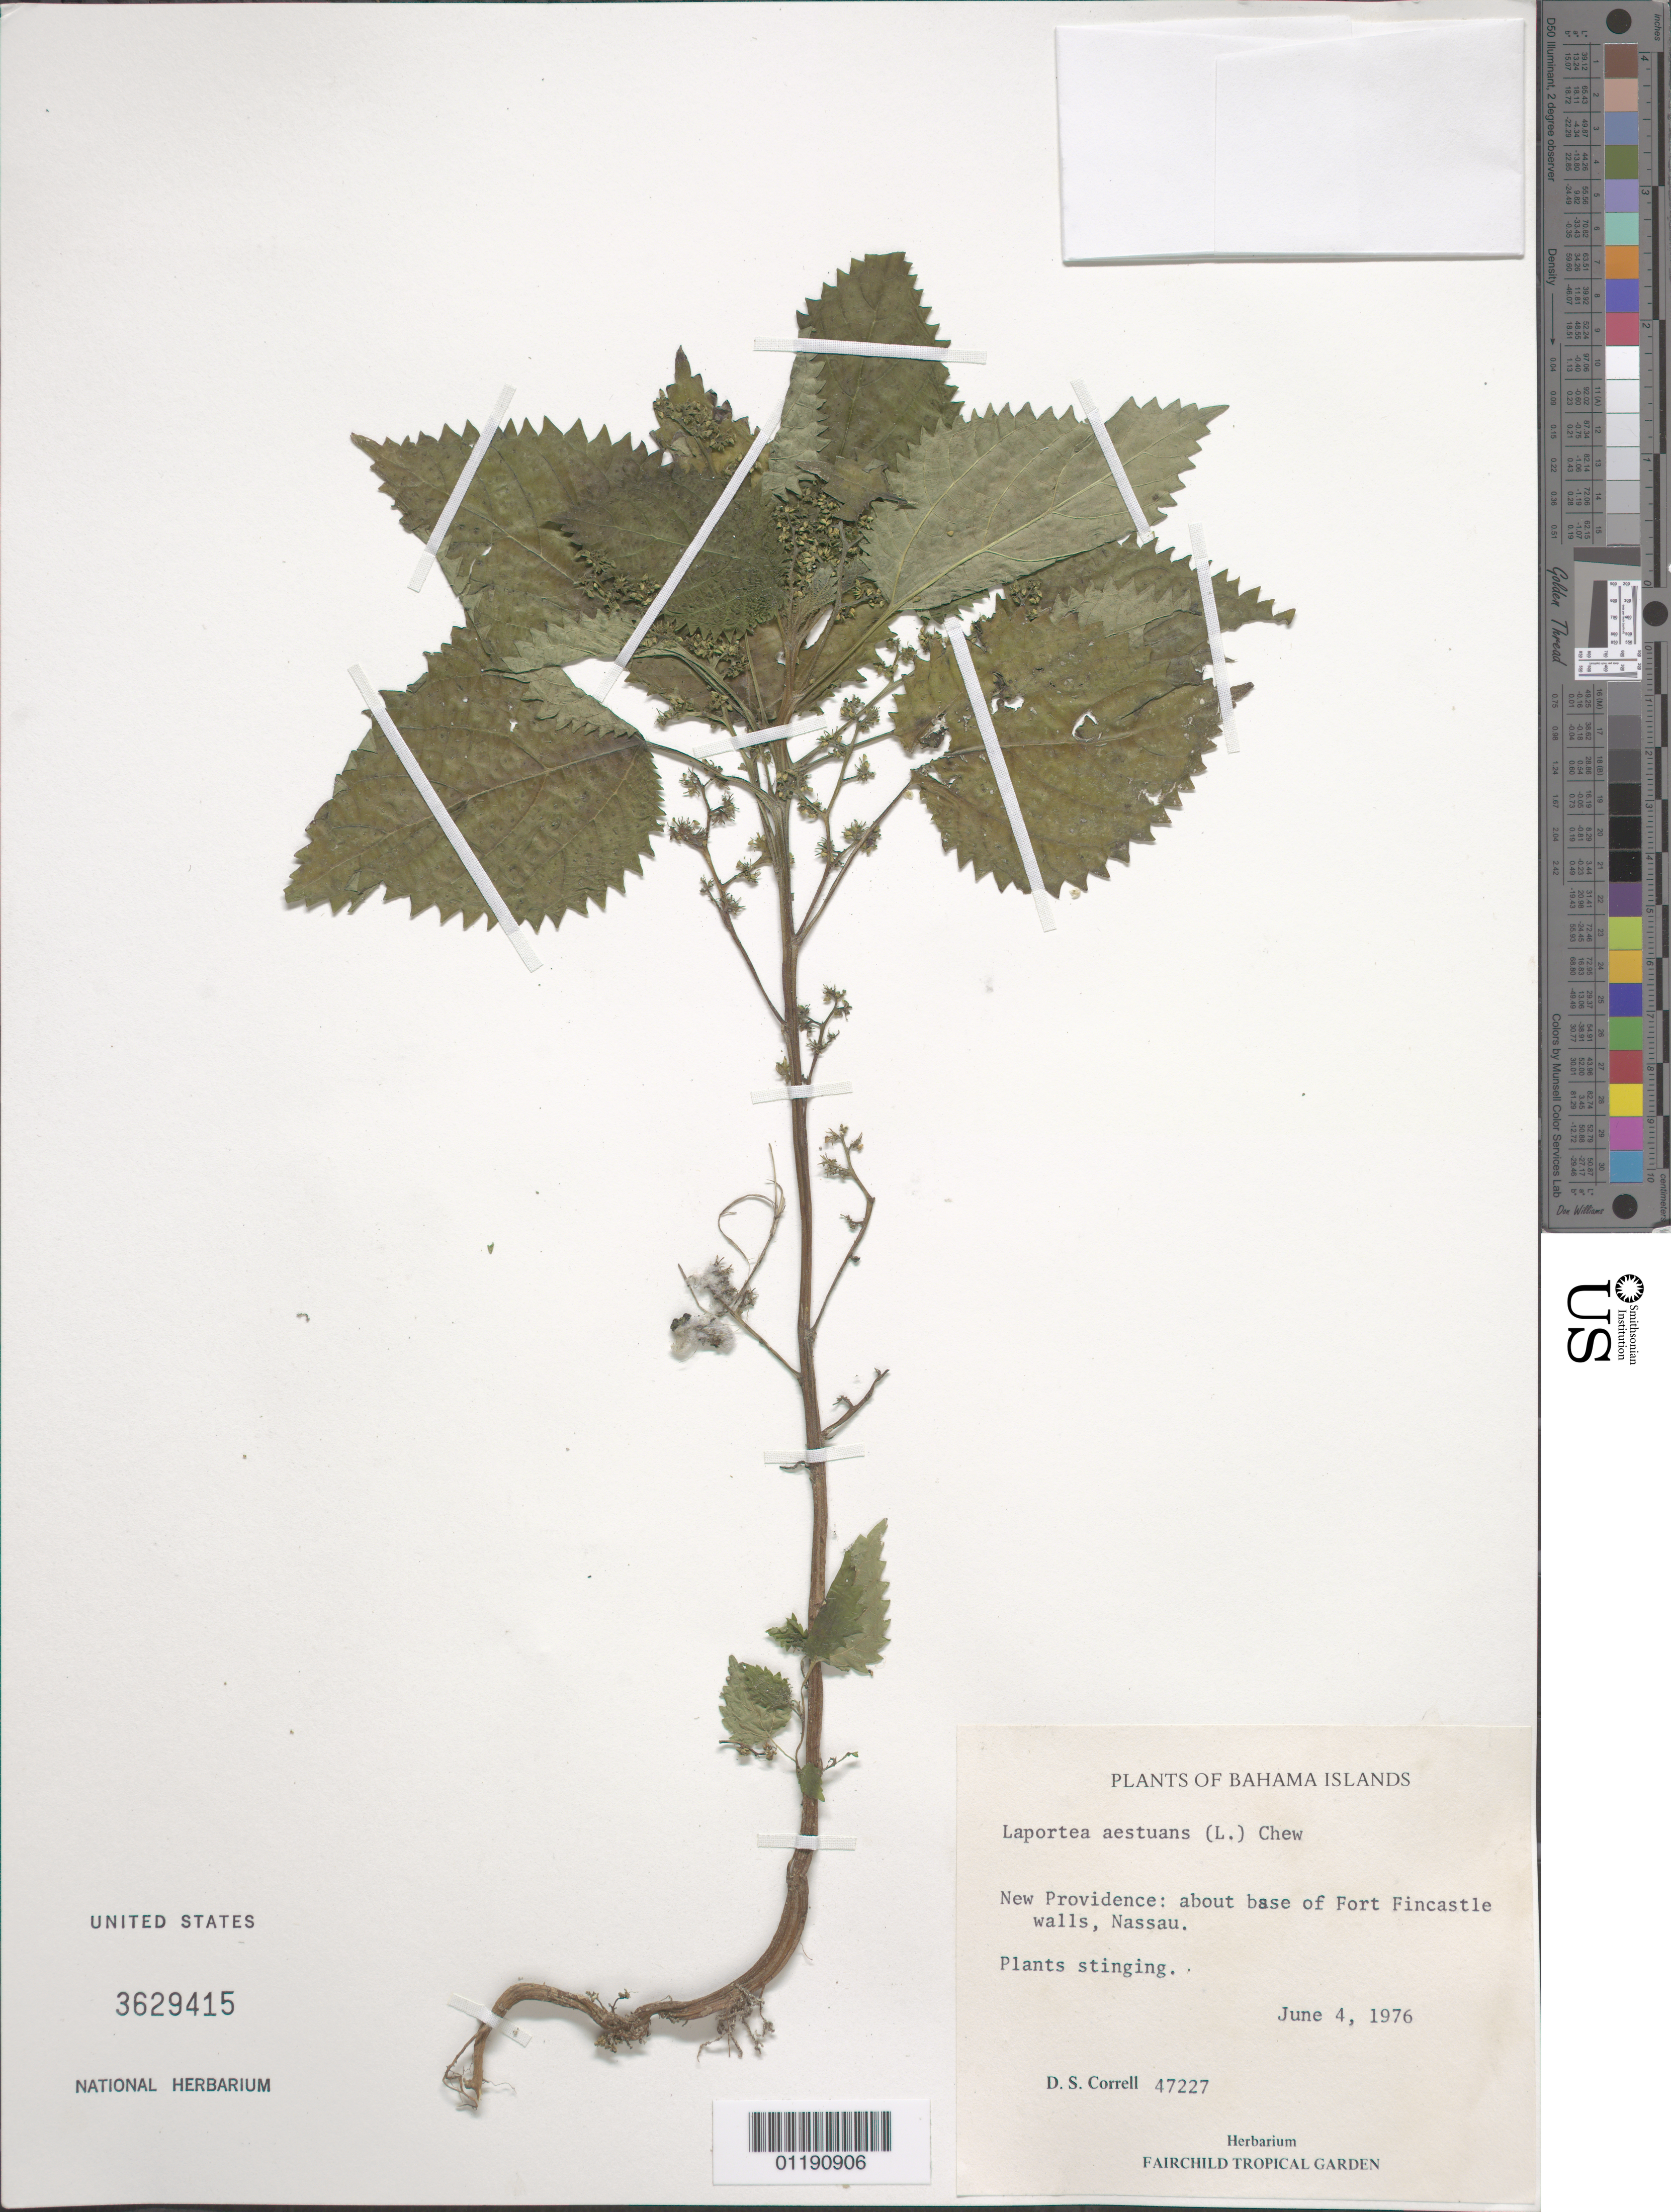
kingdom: Plantae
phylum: Tracheophyta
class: Magnoliopsida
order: Rosales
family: Urticaceae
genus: Laportea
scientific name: Laportea aestuans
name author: (L.) Chew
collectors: D. S. Correll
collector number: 47227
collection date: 1976-06-04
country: Bahamas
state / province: New Providence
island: New Providence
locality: New Providence: about base of Fort Fincastle walls, Nassau.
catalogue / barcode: US 3629415